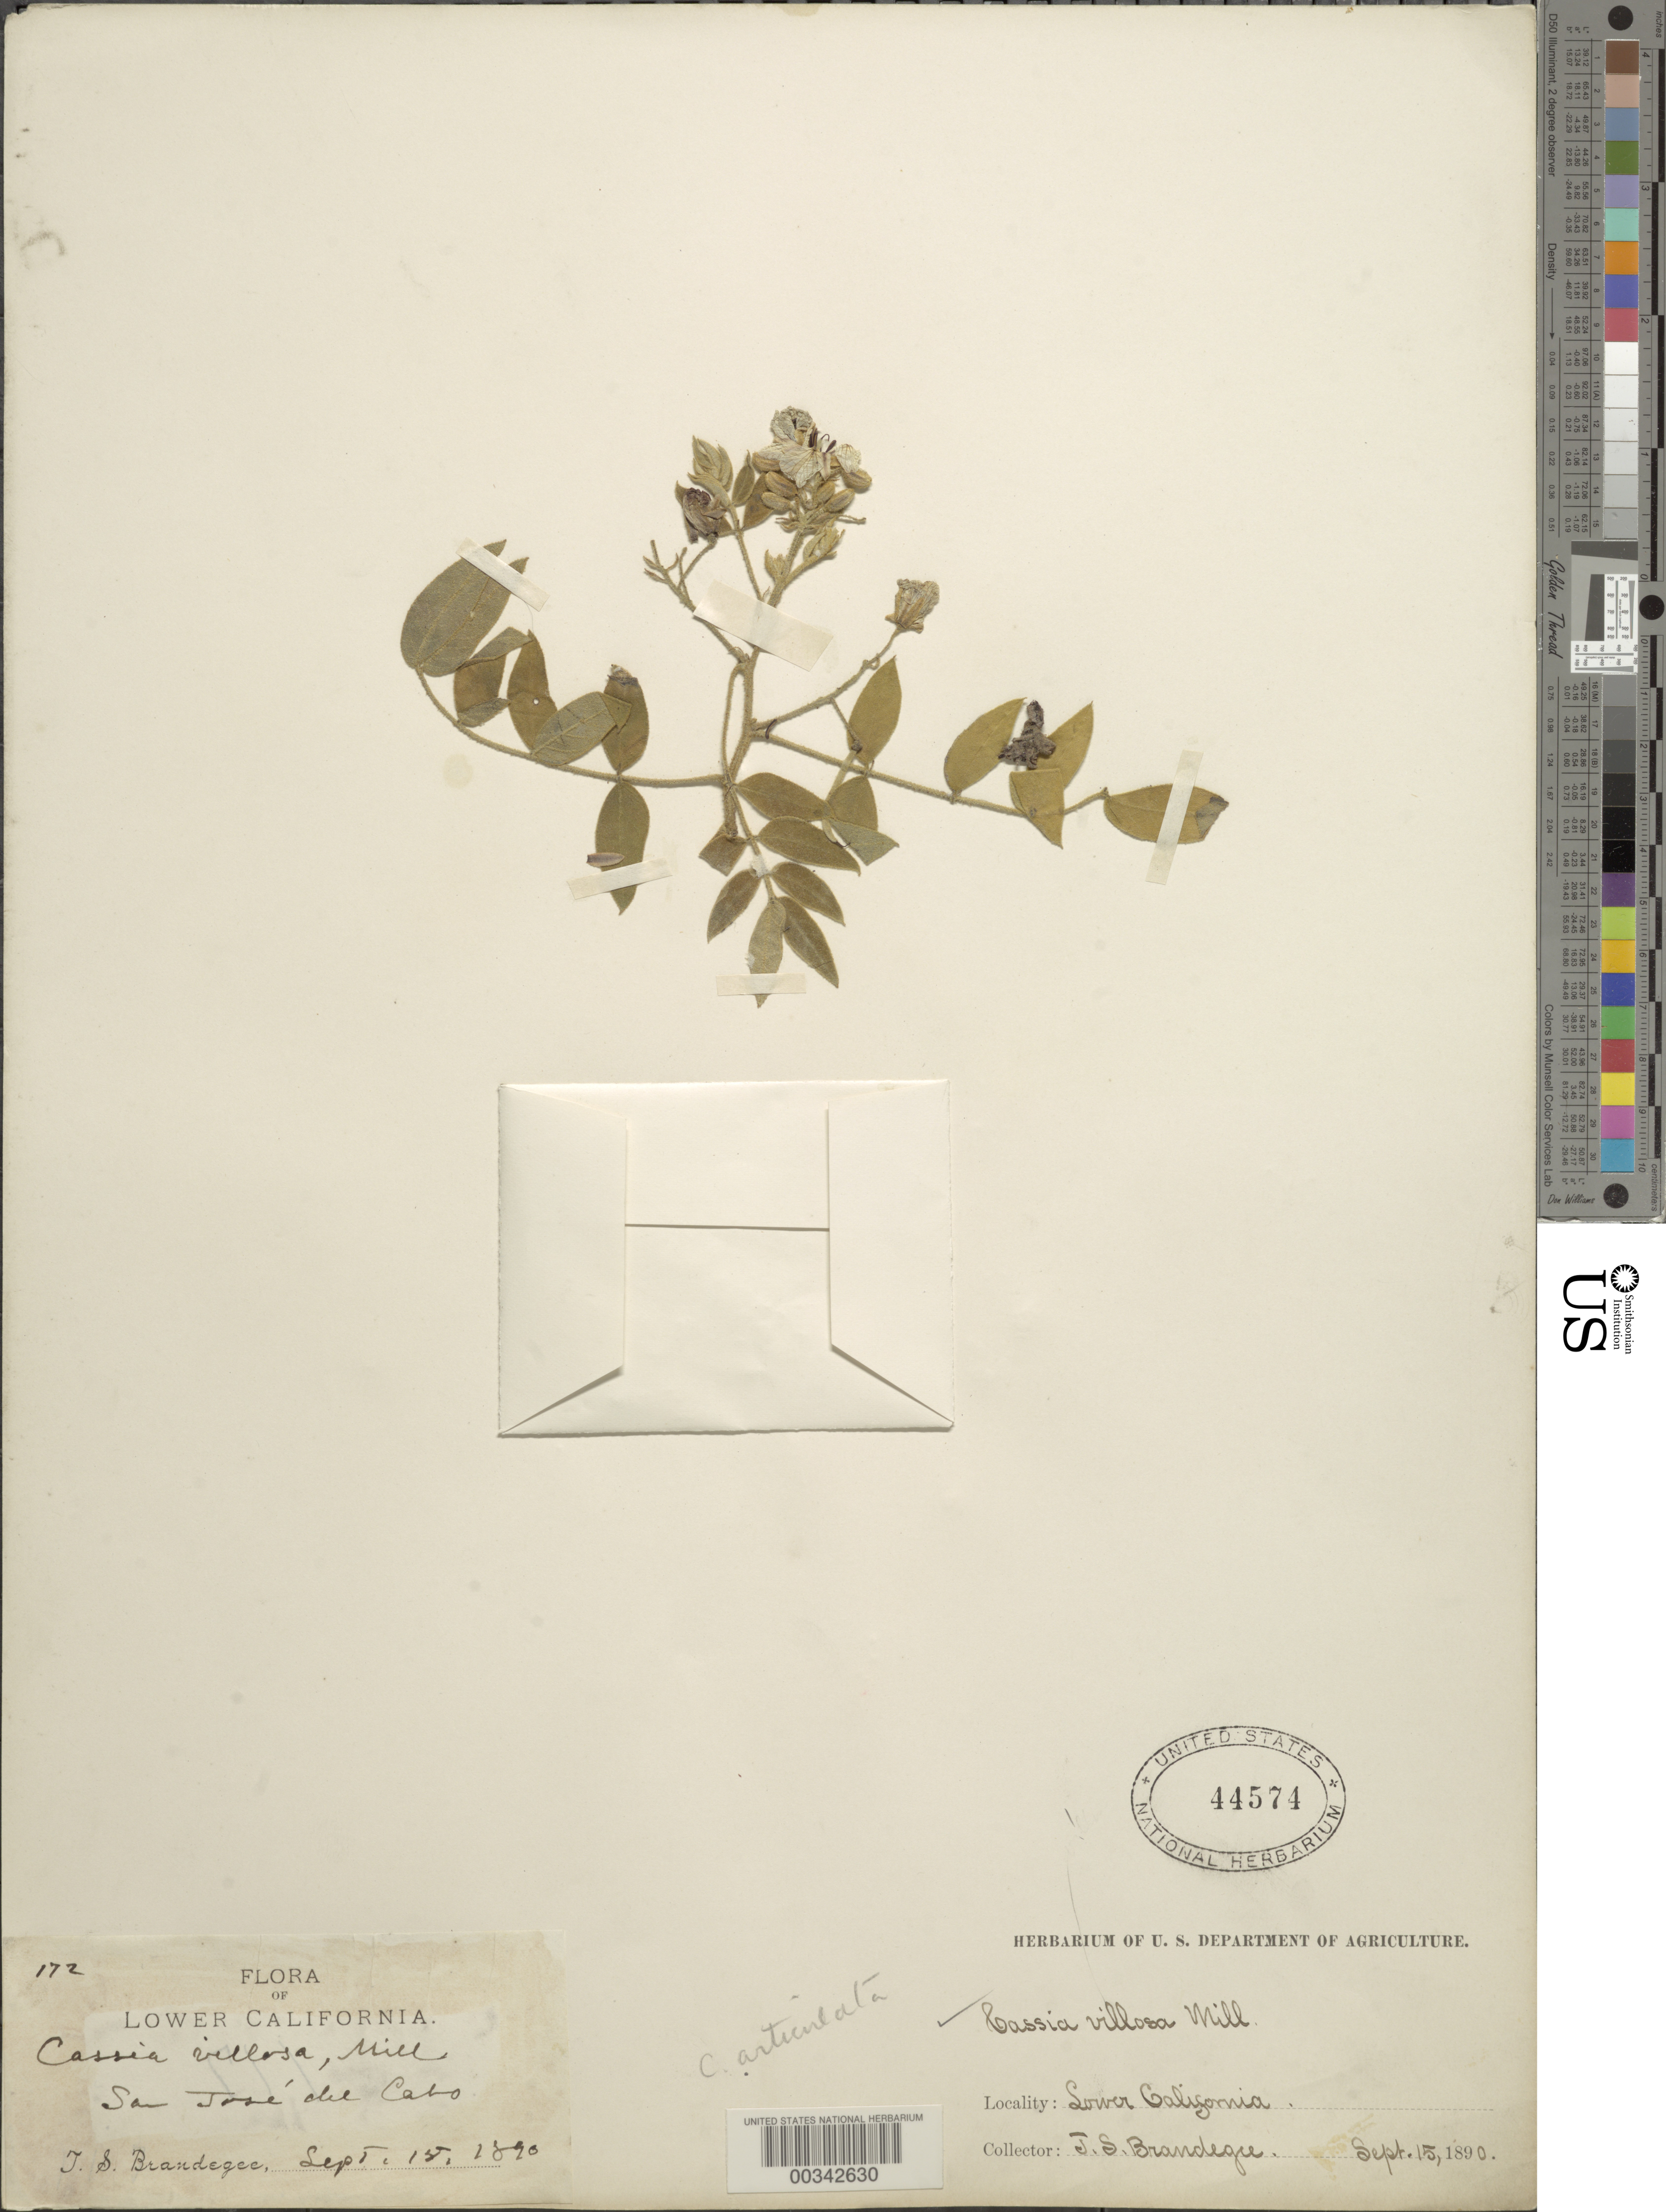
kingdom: Plantae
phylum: Tracheophyta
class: Magnoliopsida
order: Fabales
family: Fabaceae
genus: Senna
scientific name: Senna villosa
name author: (Mill.) H.S. Irwin & Barneby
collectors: T. S. Brandegee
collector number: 172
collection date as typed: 15 Sep 1890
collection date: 1890-09-15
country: Mexico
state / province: Baja California Sur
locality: San José del Cabo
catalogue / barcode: US 44574